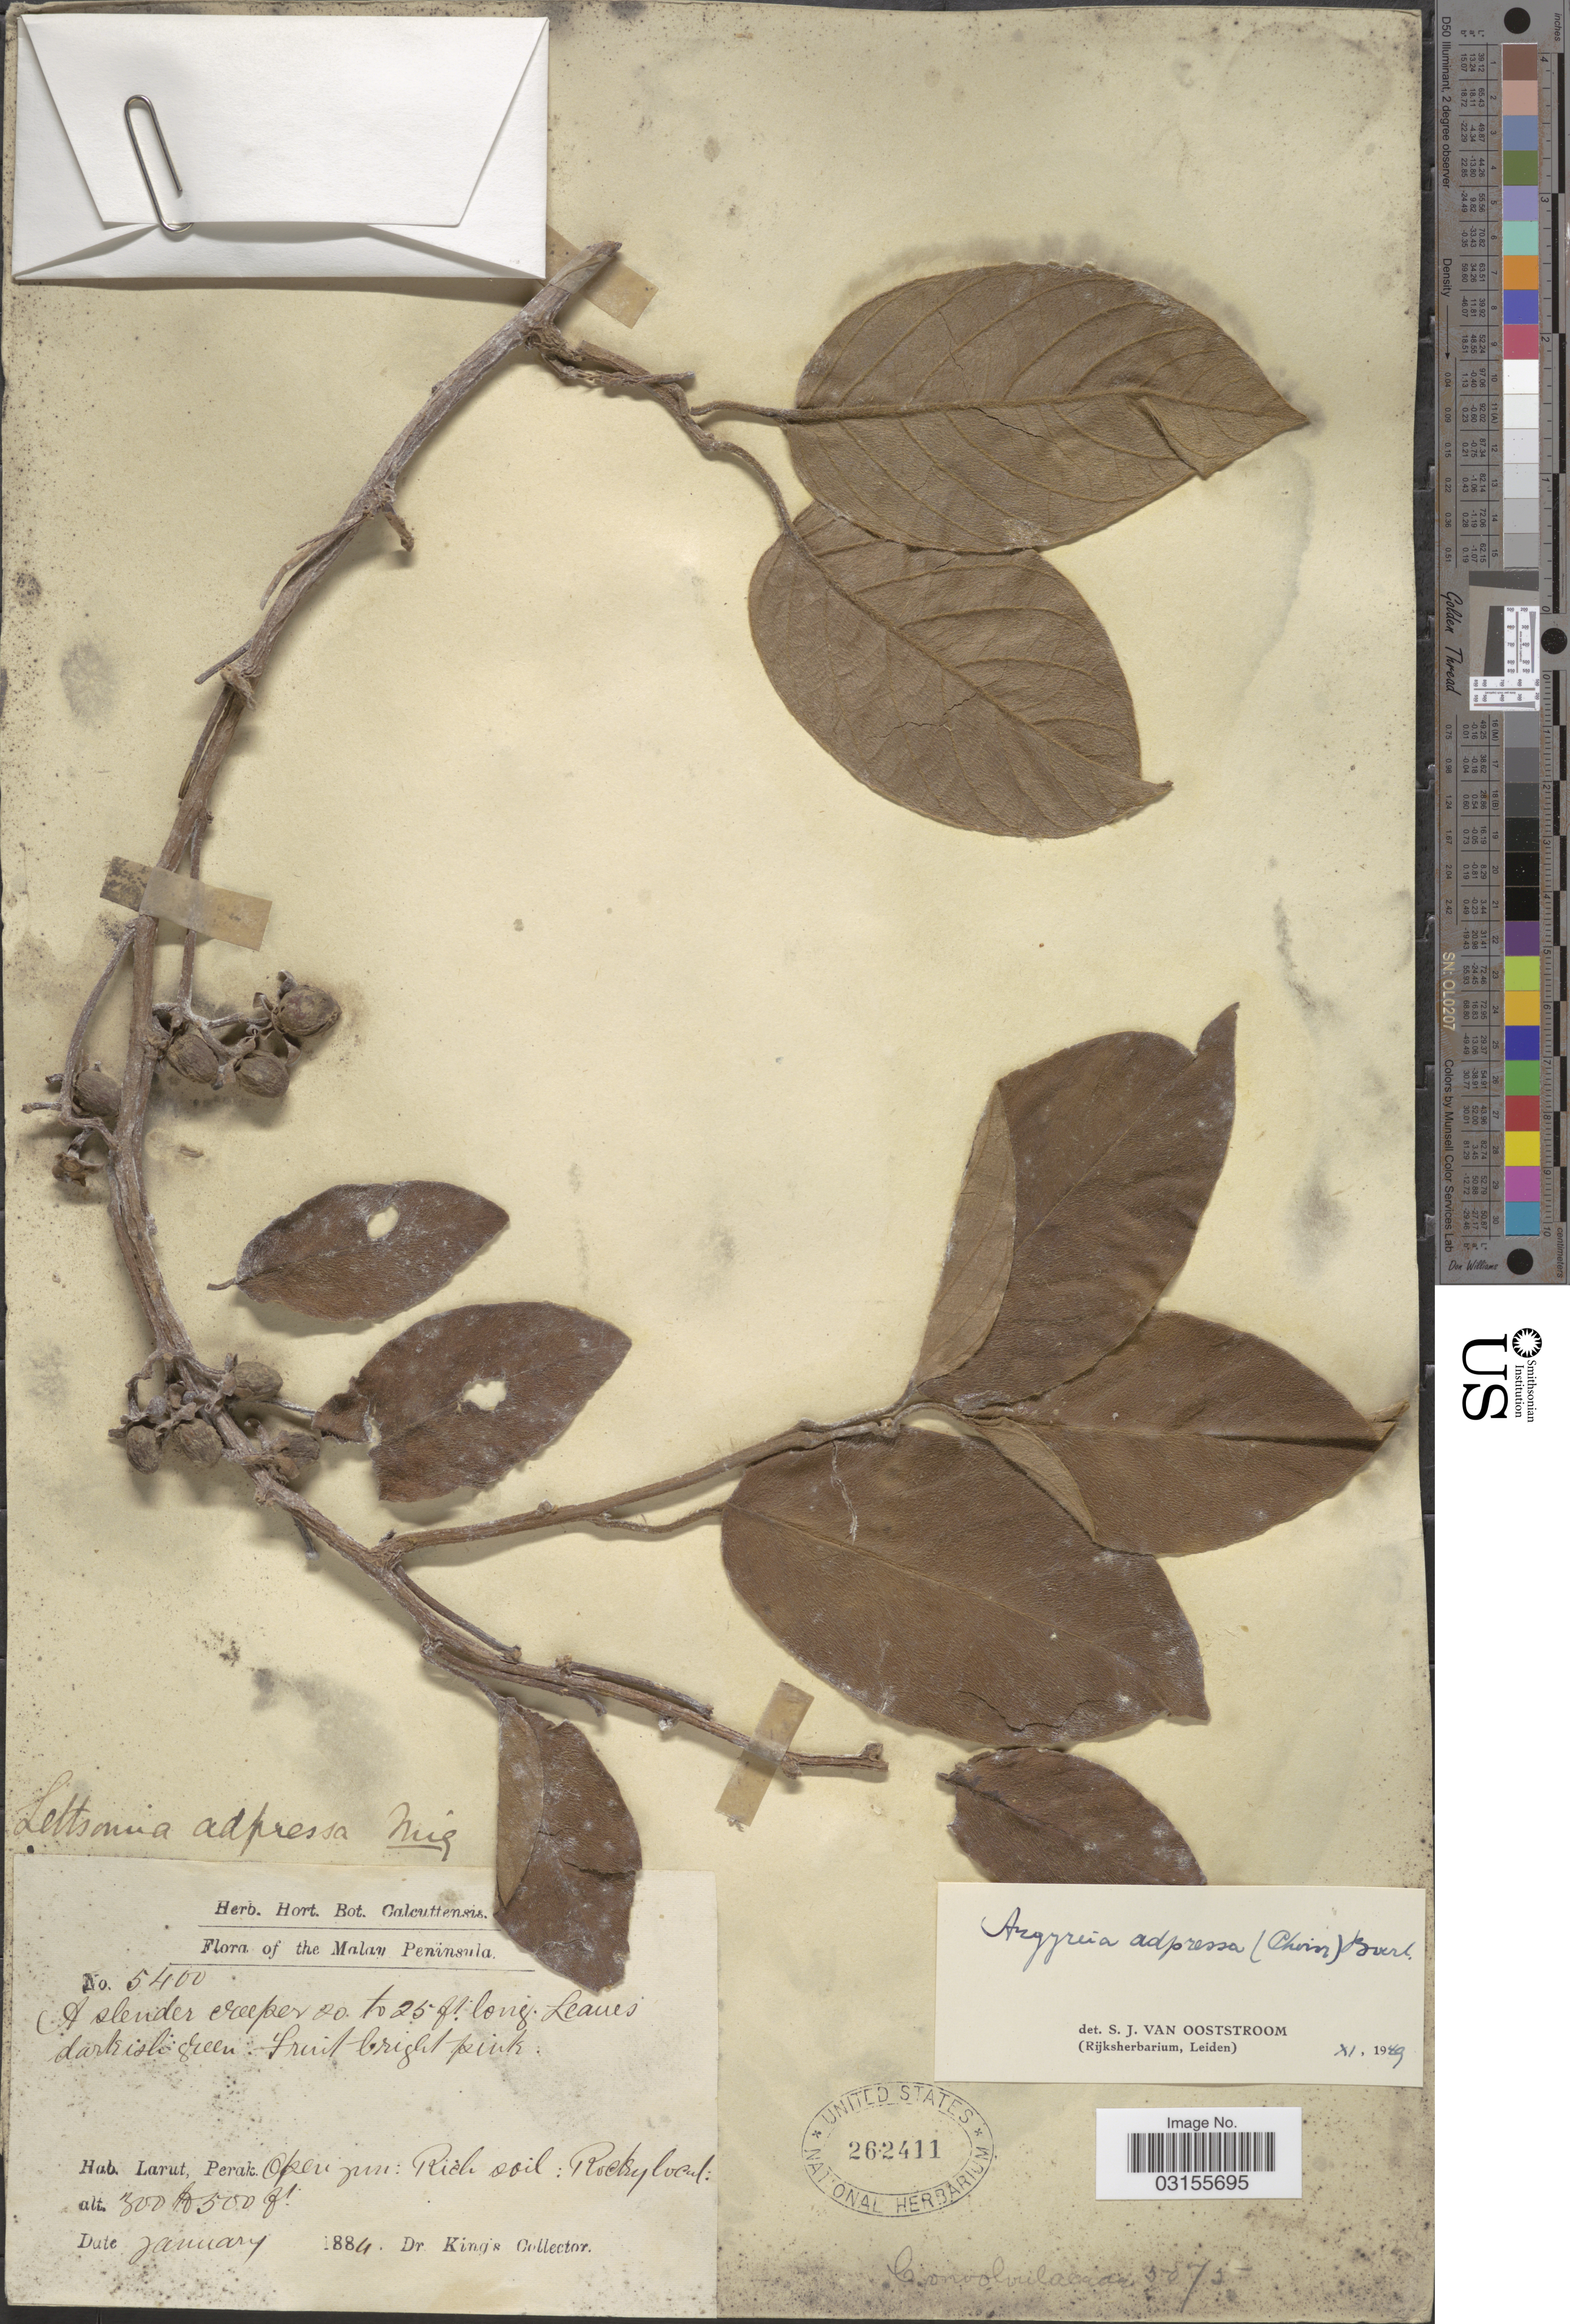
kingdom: Plantae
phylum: Tracheophyta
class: Magnoliopsida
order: Solanales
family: Convolvulaceae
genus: Argyreia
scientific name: Argyreia adpressa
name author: (Choisy) Boerl.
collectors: Dr. King's collector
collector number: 5400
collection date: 1884-01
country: Malaysia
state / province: Perak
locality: Malay Peninsula. Larut.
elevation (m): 91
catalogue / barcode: US 262411